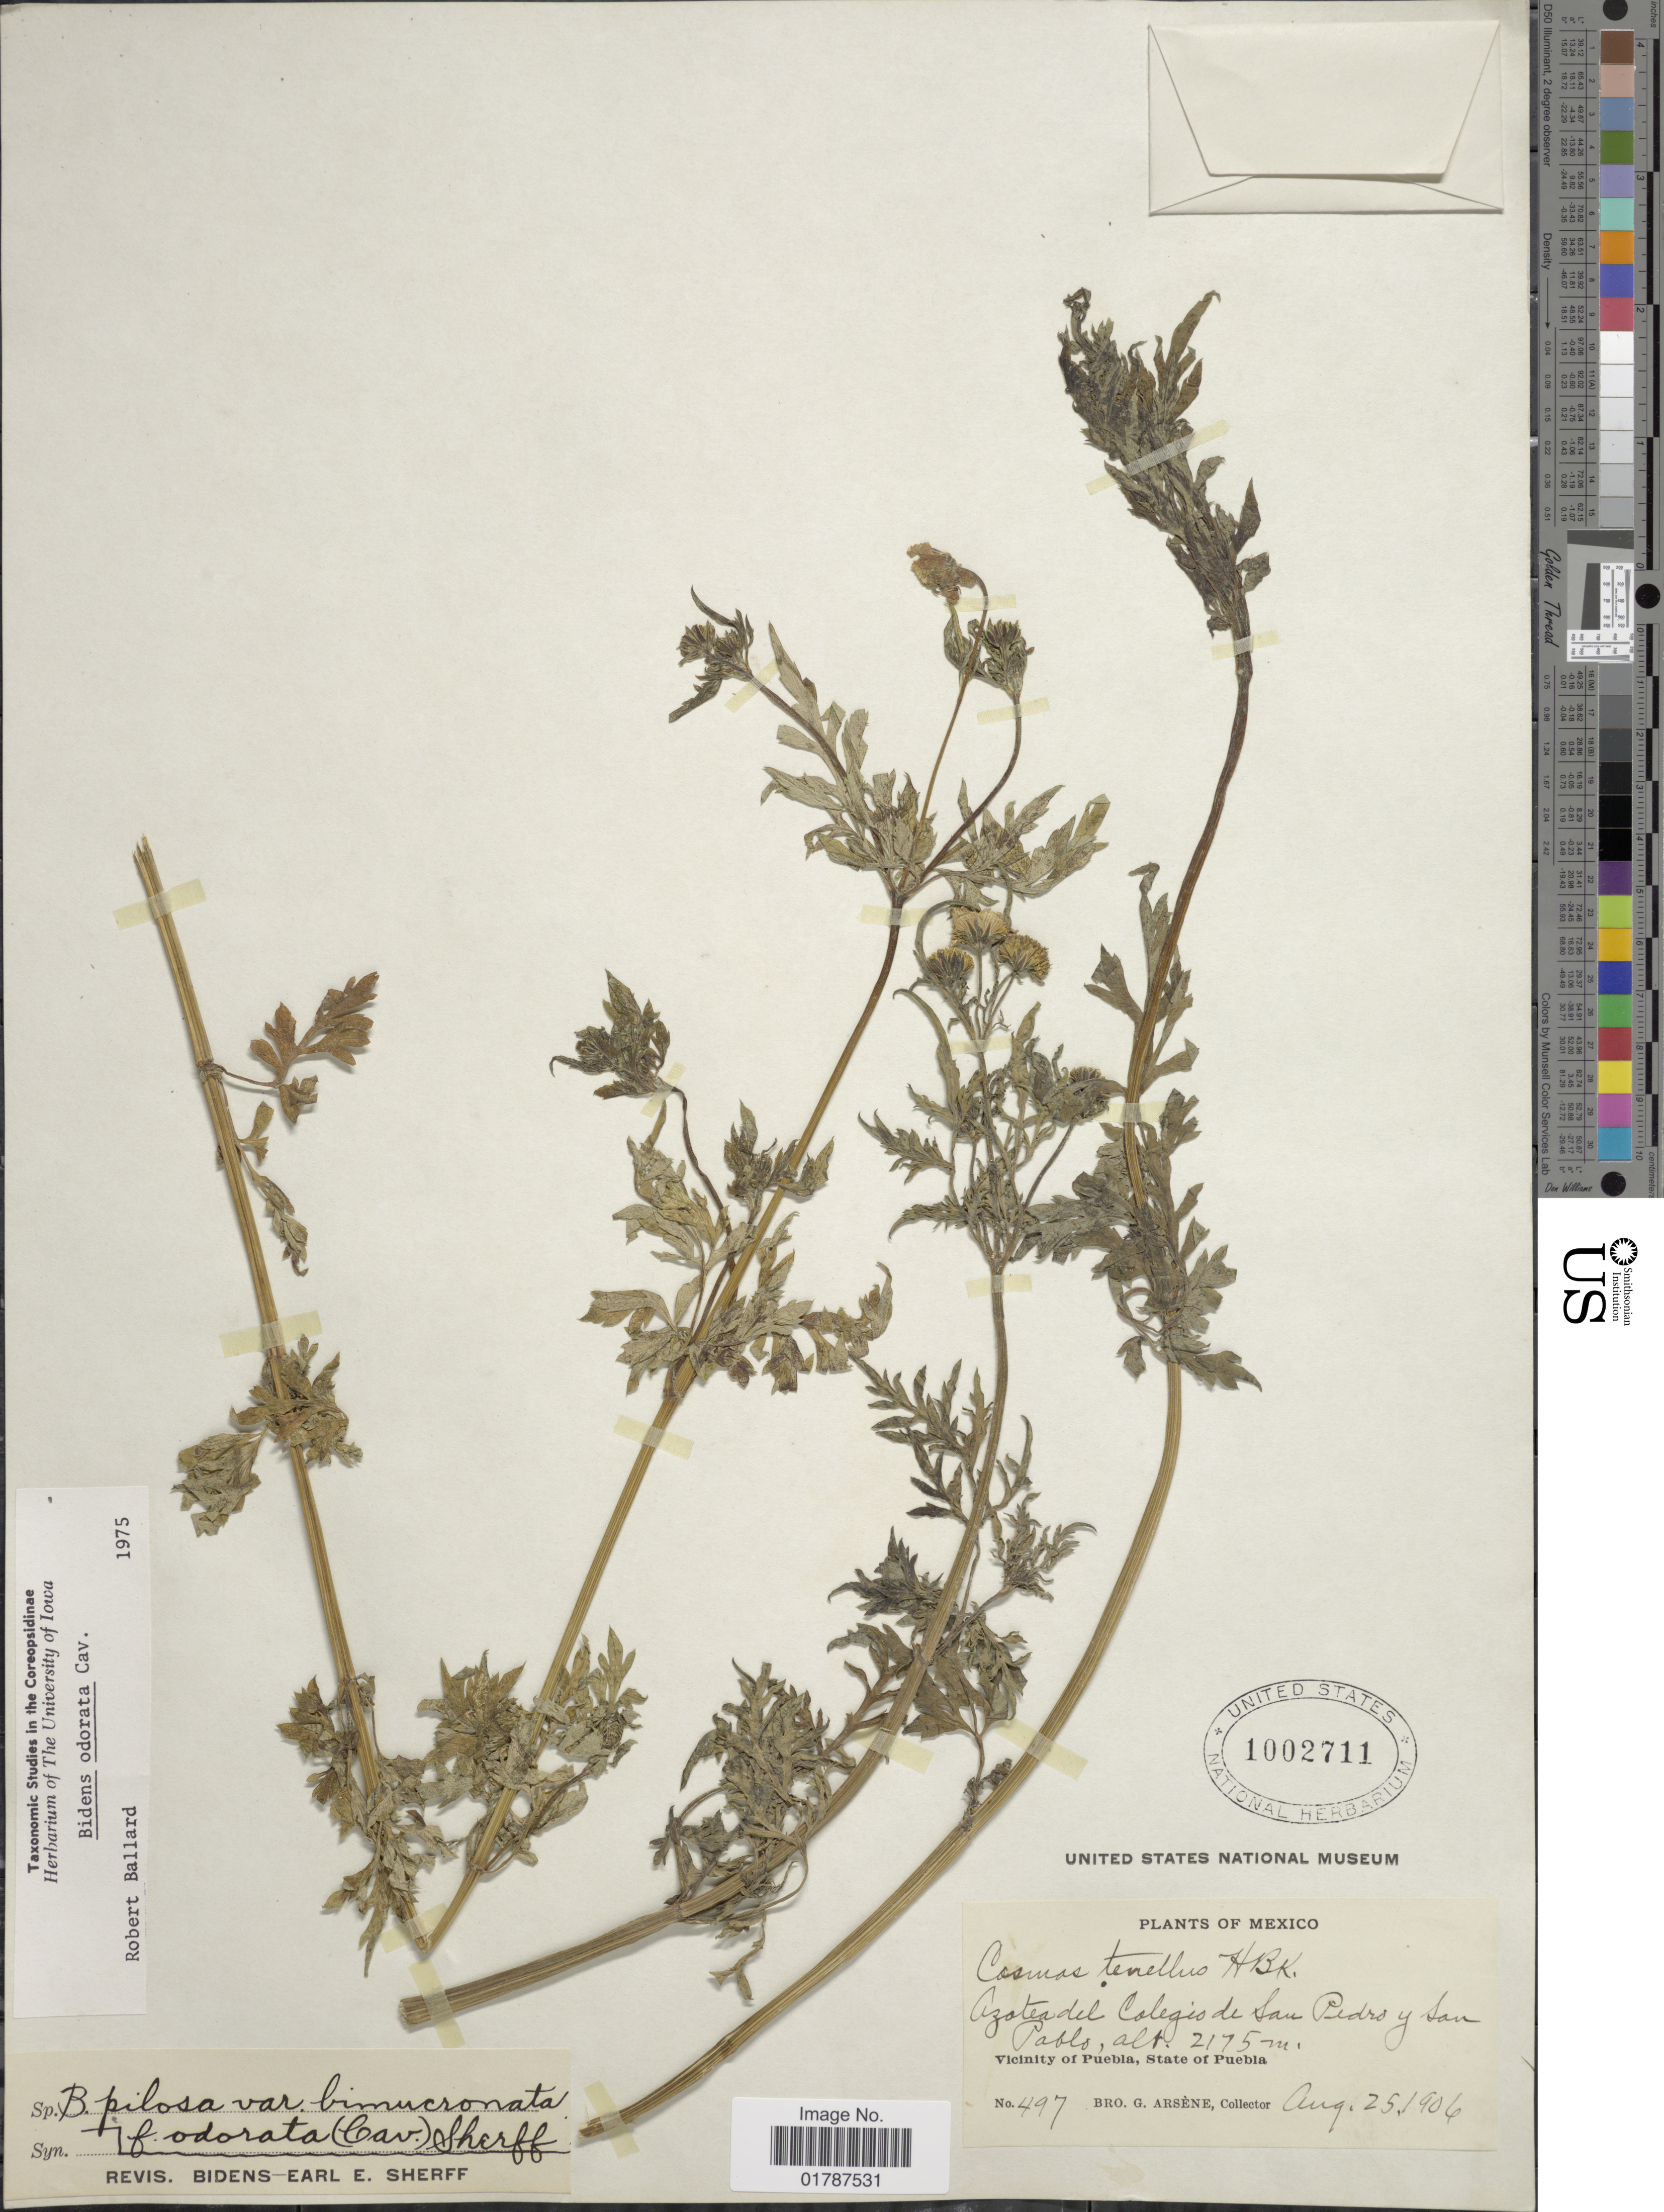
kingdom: Plantae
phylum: Tracheophyta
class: Magnoliopsida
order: Asterales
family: Asteraceae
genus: Bidens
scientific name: Bidens odorata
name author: Cav.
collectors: Bro. G. Arsène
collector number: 497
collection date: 1906-08-25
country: Mexico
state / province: Puebla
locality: Azotea del Colegio de San pedro y San Pablo, Vicinity of Puebla, State of Puebla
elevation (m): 2175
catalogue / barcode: US 1002711